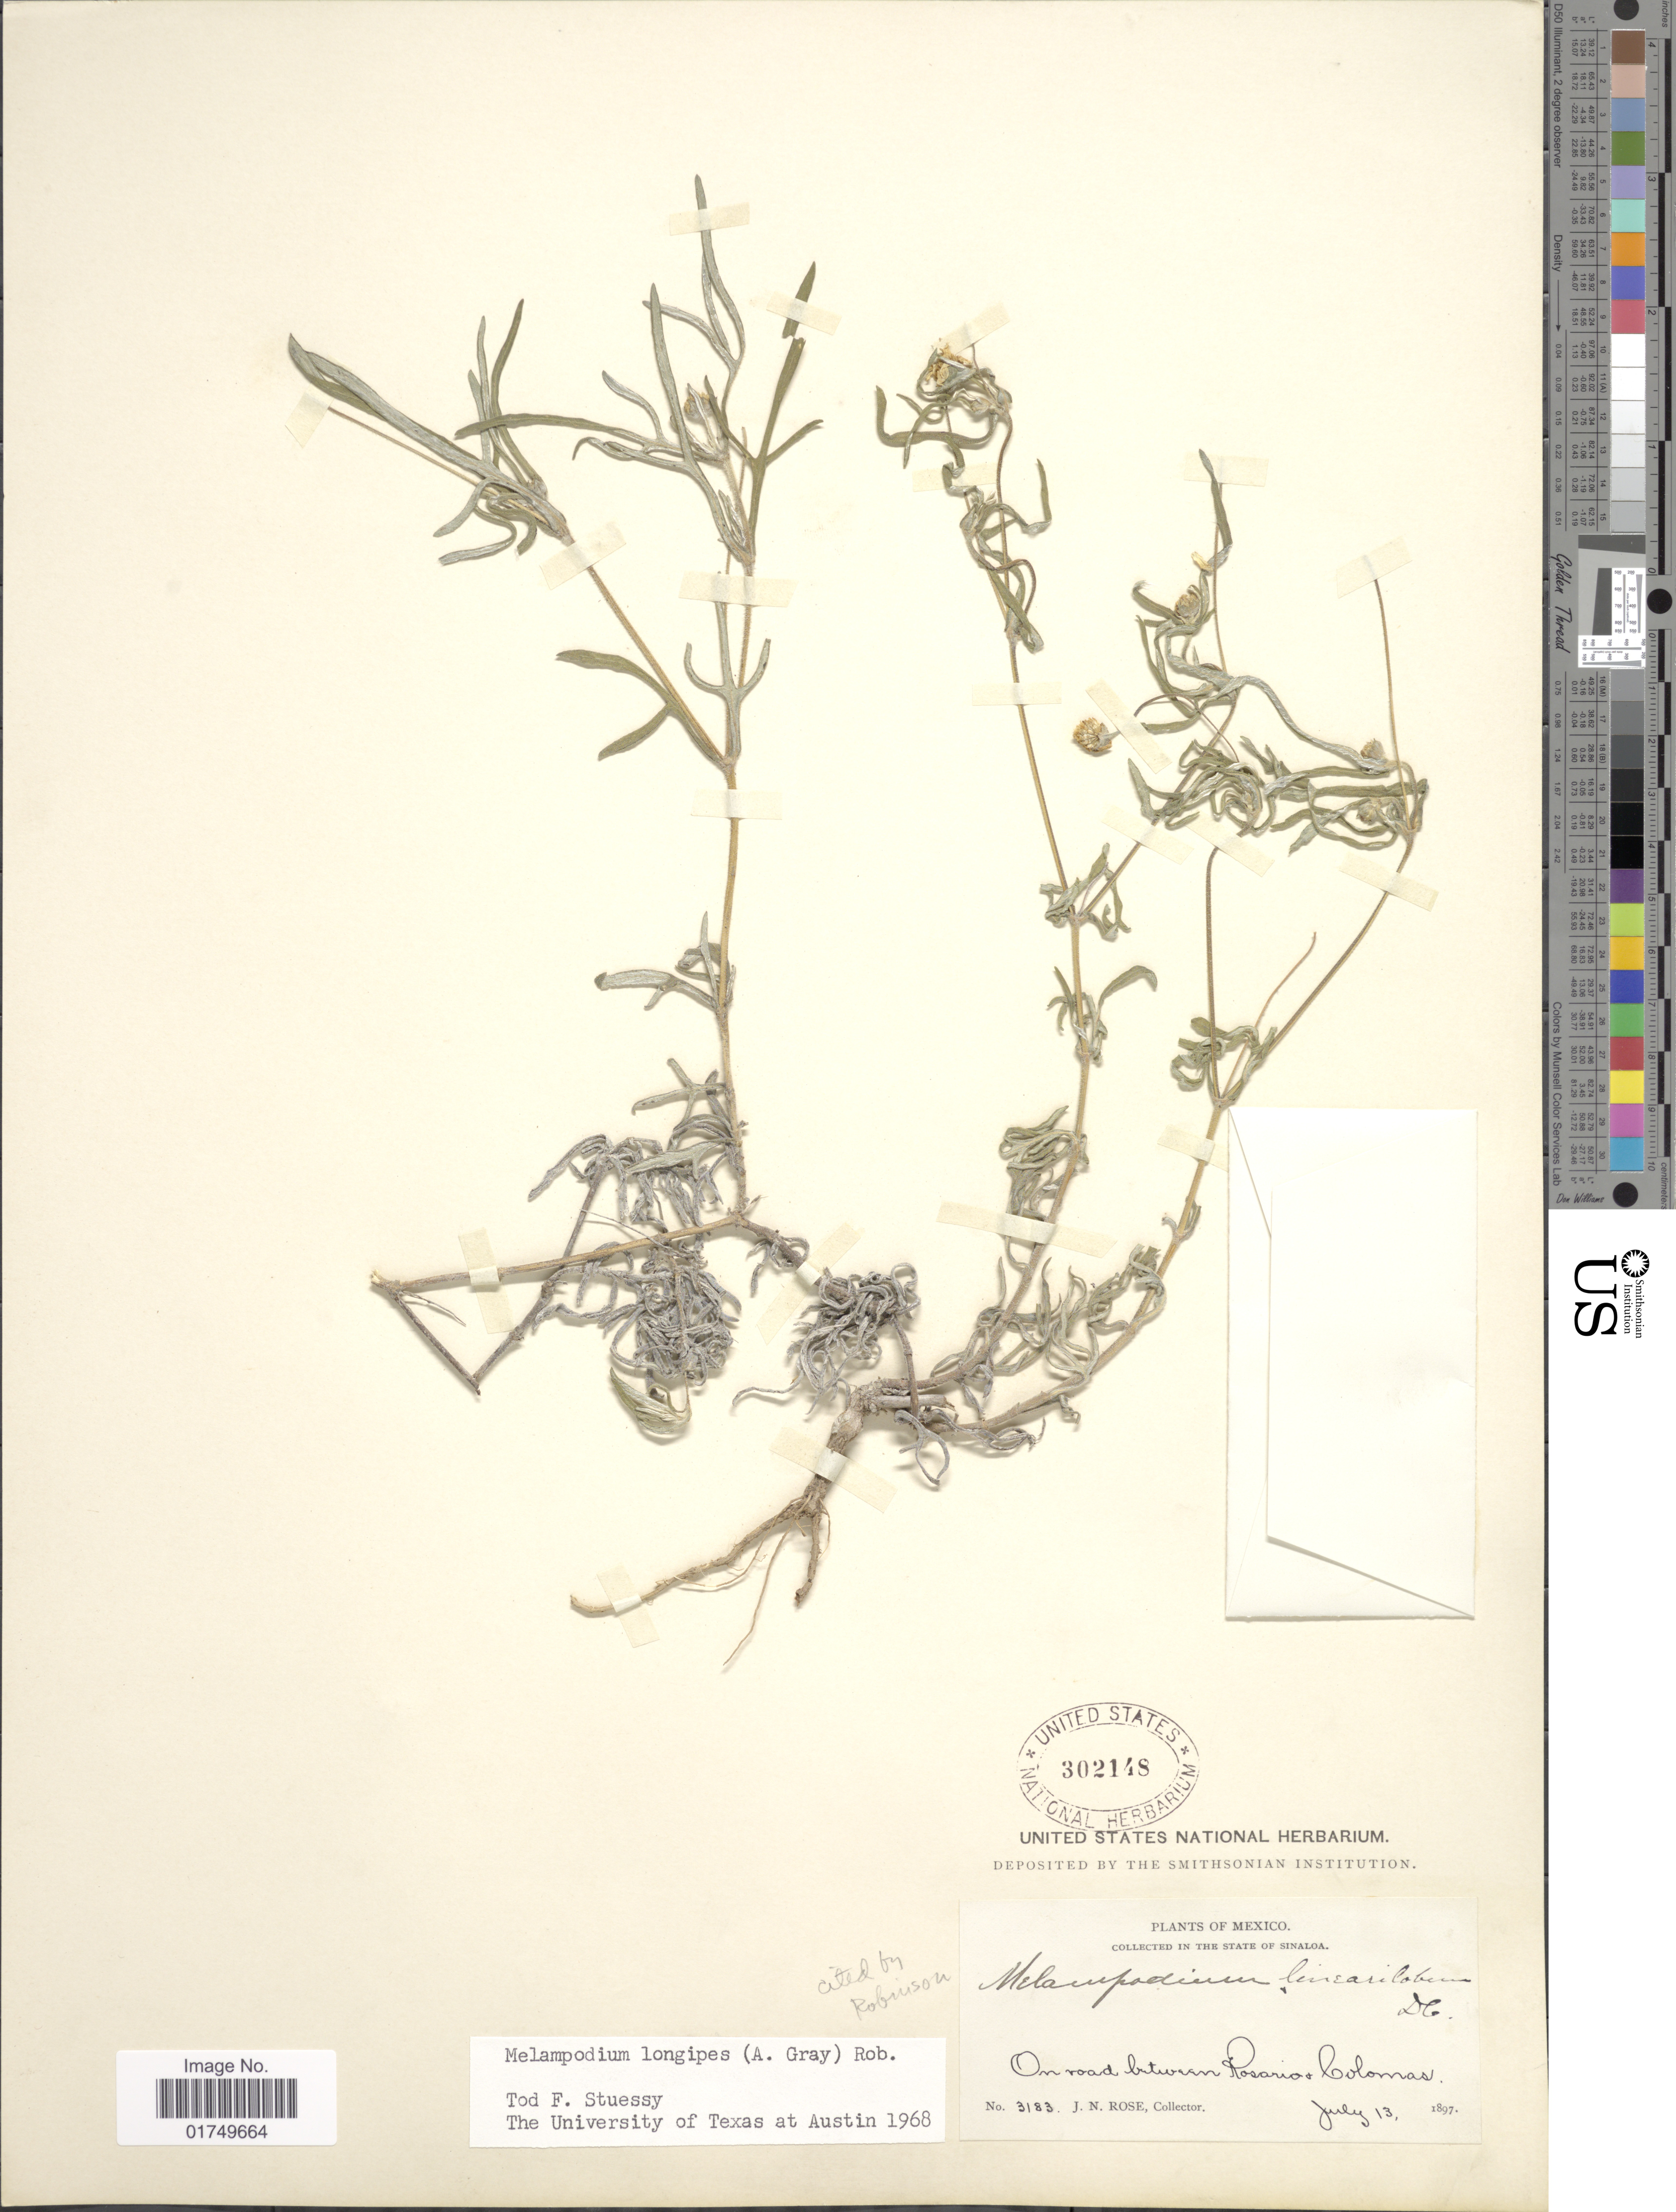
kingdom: Plantae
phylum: Tracheophyta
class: Magnoliopsida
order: Asterales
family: Asteraceae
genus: Melampodium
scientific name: Melampodium longipes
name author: (A. Gray) B.L. Rob.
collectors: J. N. Rose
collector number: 3183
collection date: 1897-07-13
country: Mexico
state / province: Sinaloa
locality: On road between Rosario + Colomas.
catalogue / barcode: US 302148